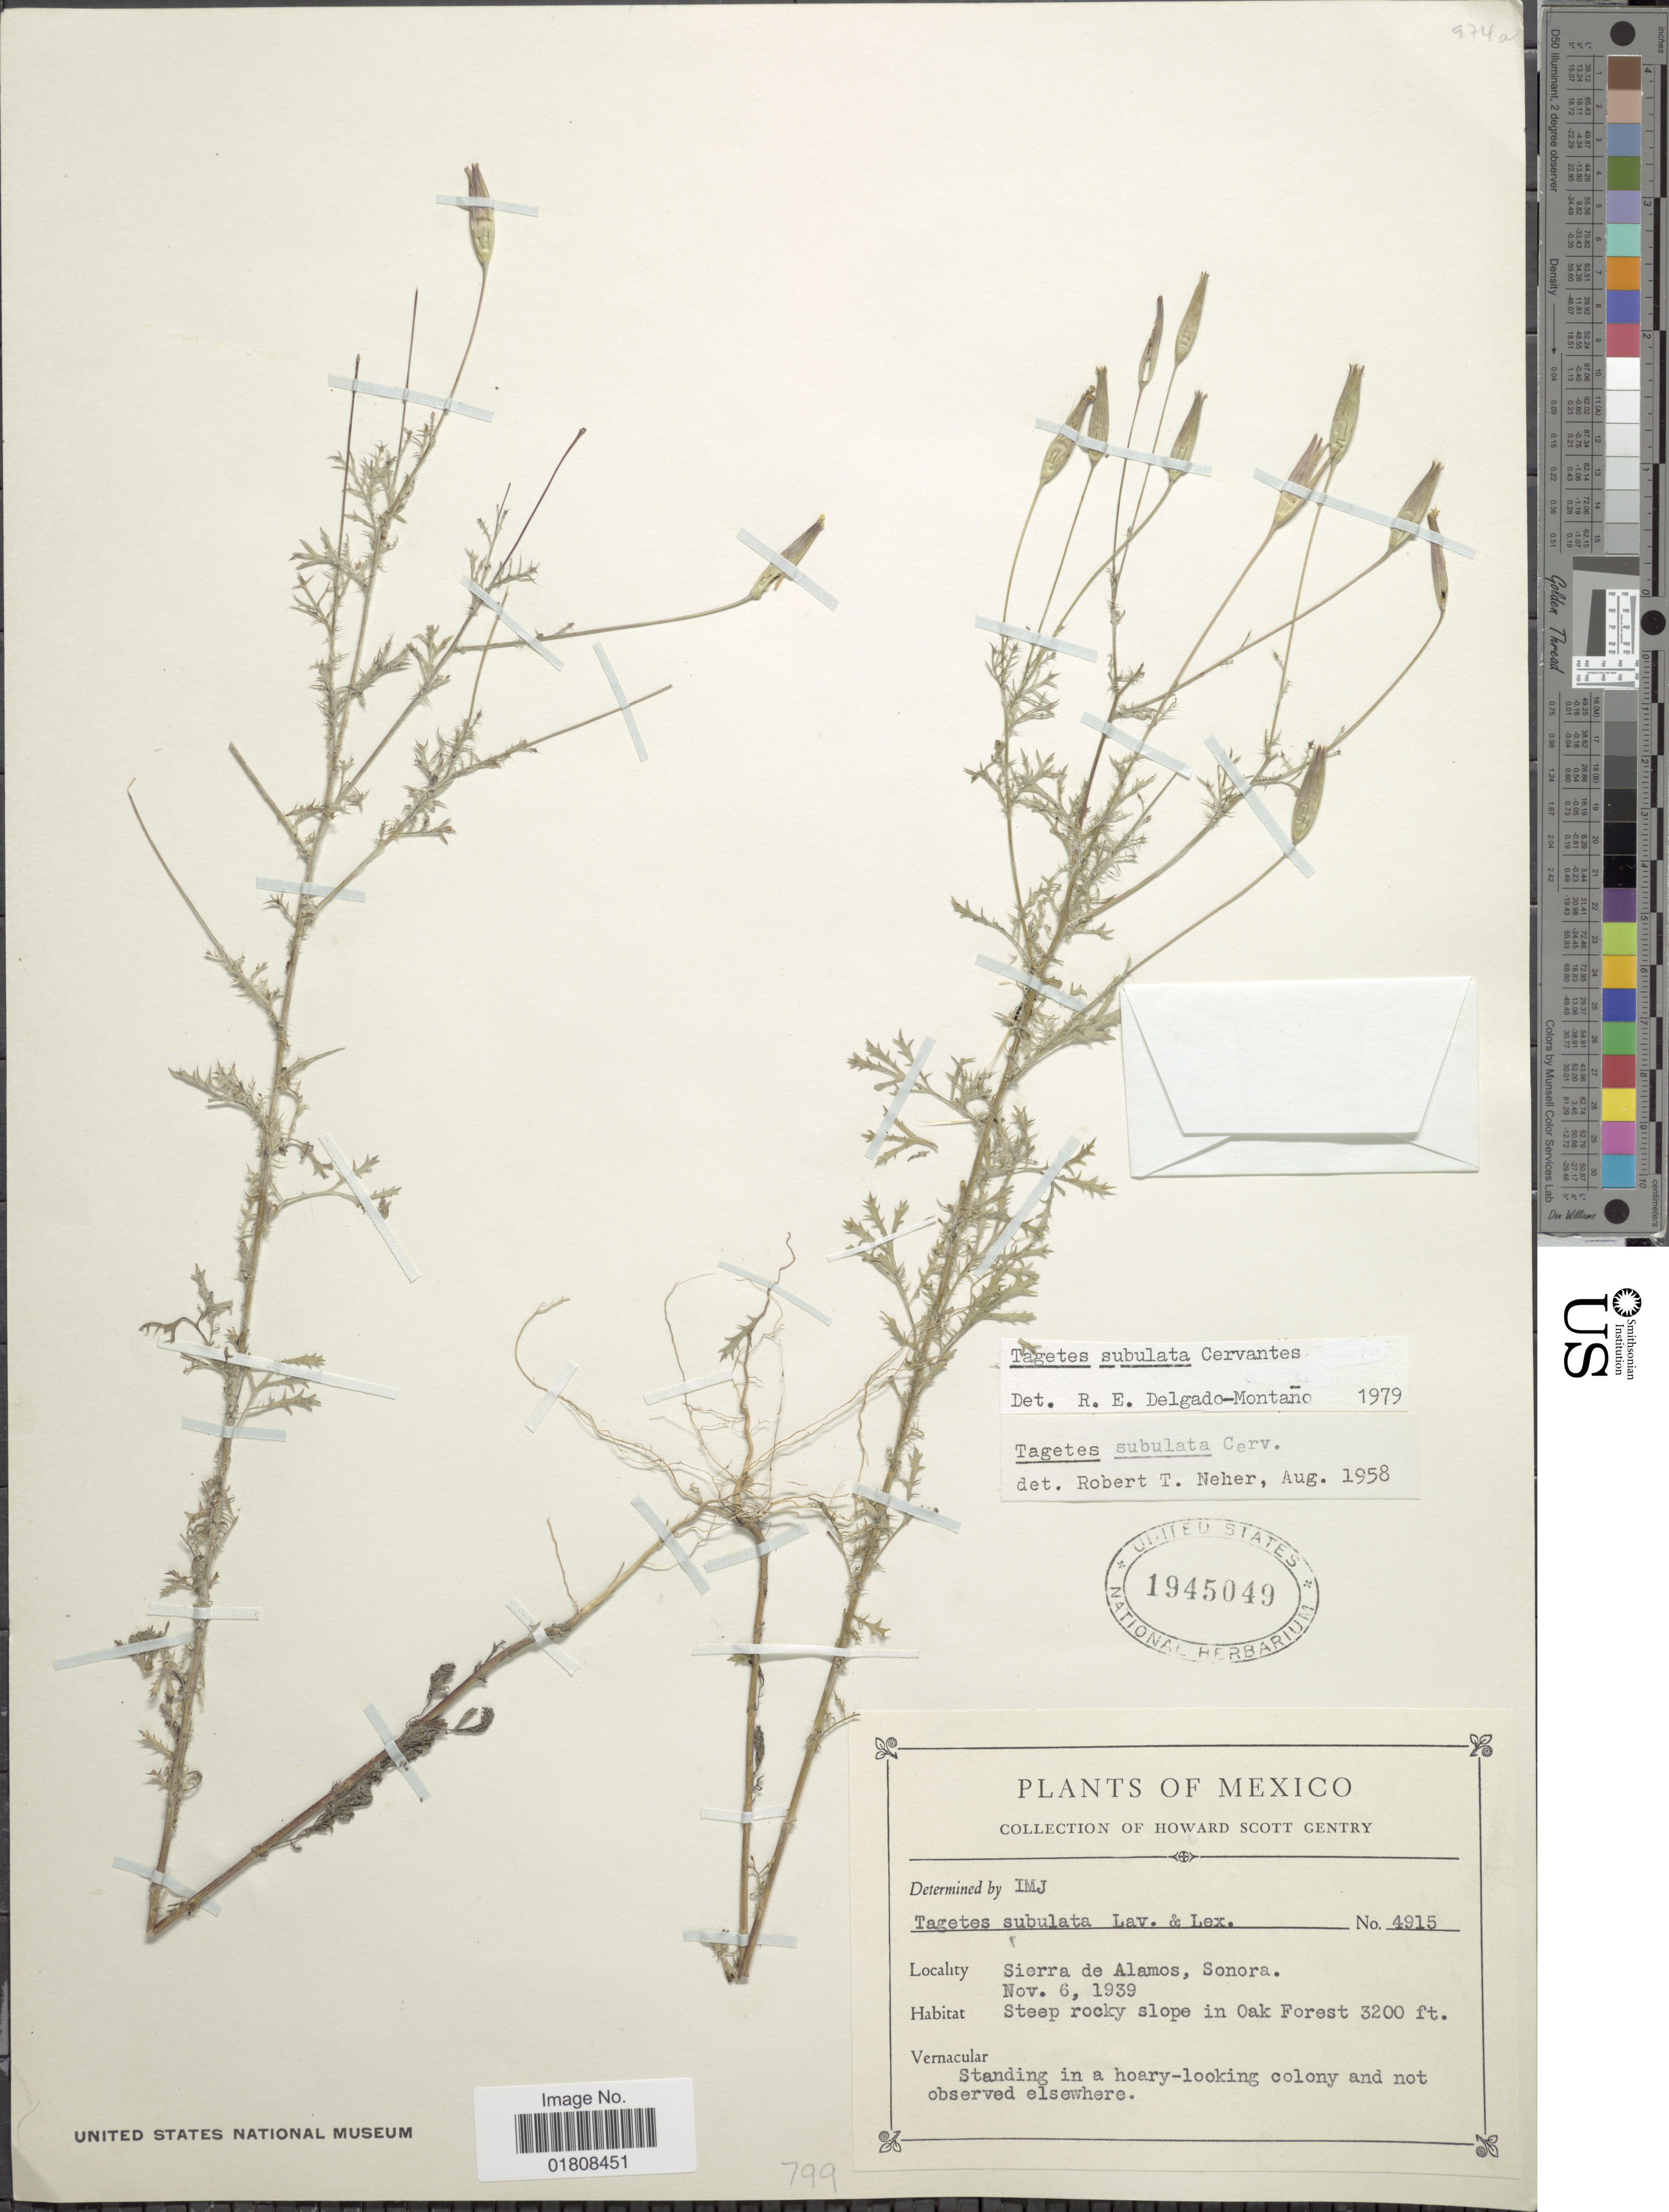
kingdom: Plantae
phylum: Tracheophyta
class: Magnoliopsida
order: Asterales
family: Asteraceae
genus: Tagetes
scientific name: Tagetes subulata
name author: Cerv.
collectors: H. S. Gentry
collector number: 4915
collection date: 1939-11-06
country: Mexico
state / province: Sonora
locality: Sierrade Alamos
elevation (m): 975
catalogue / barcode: US 1945049